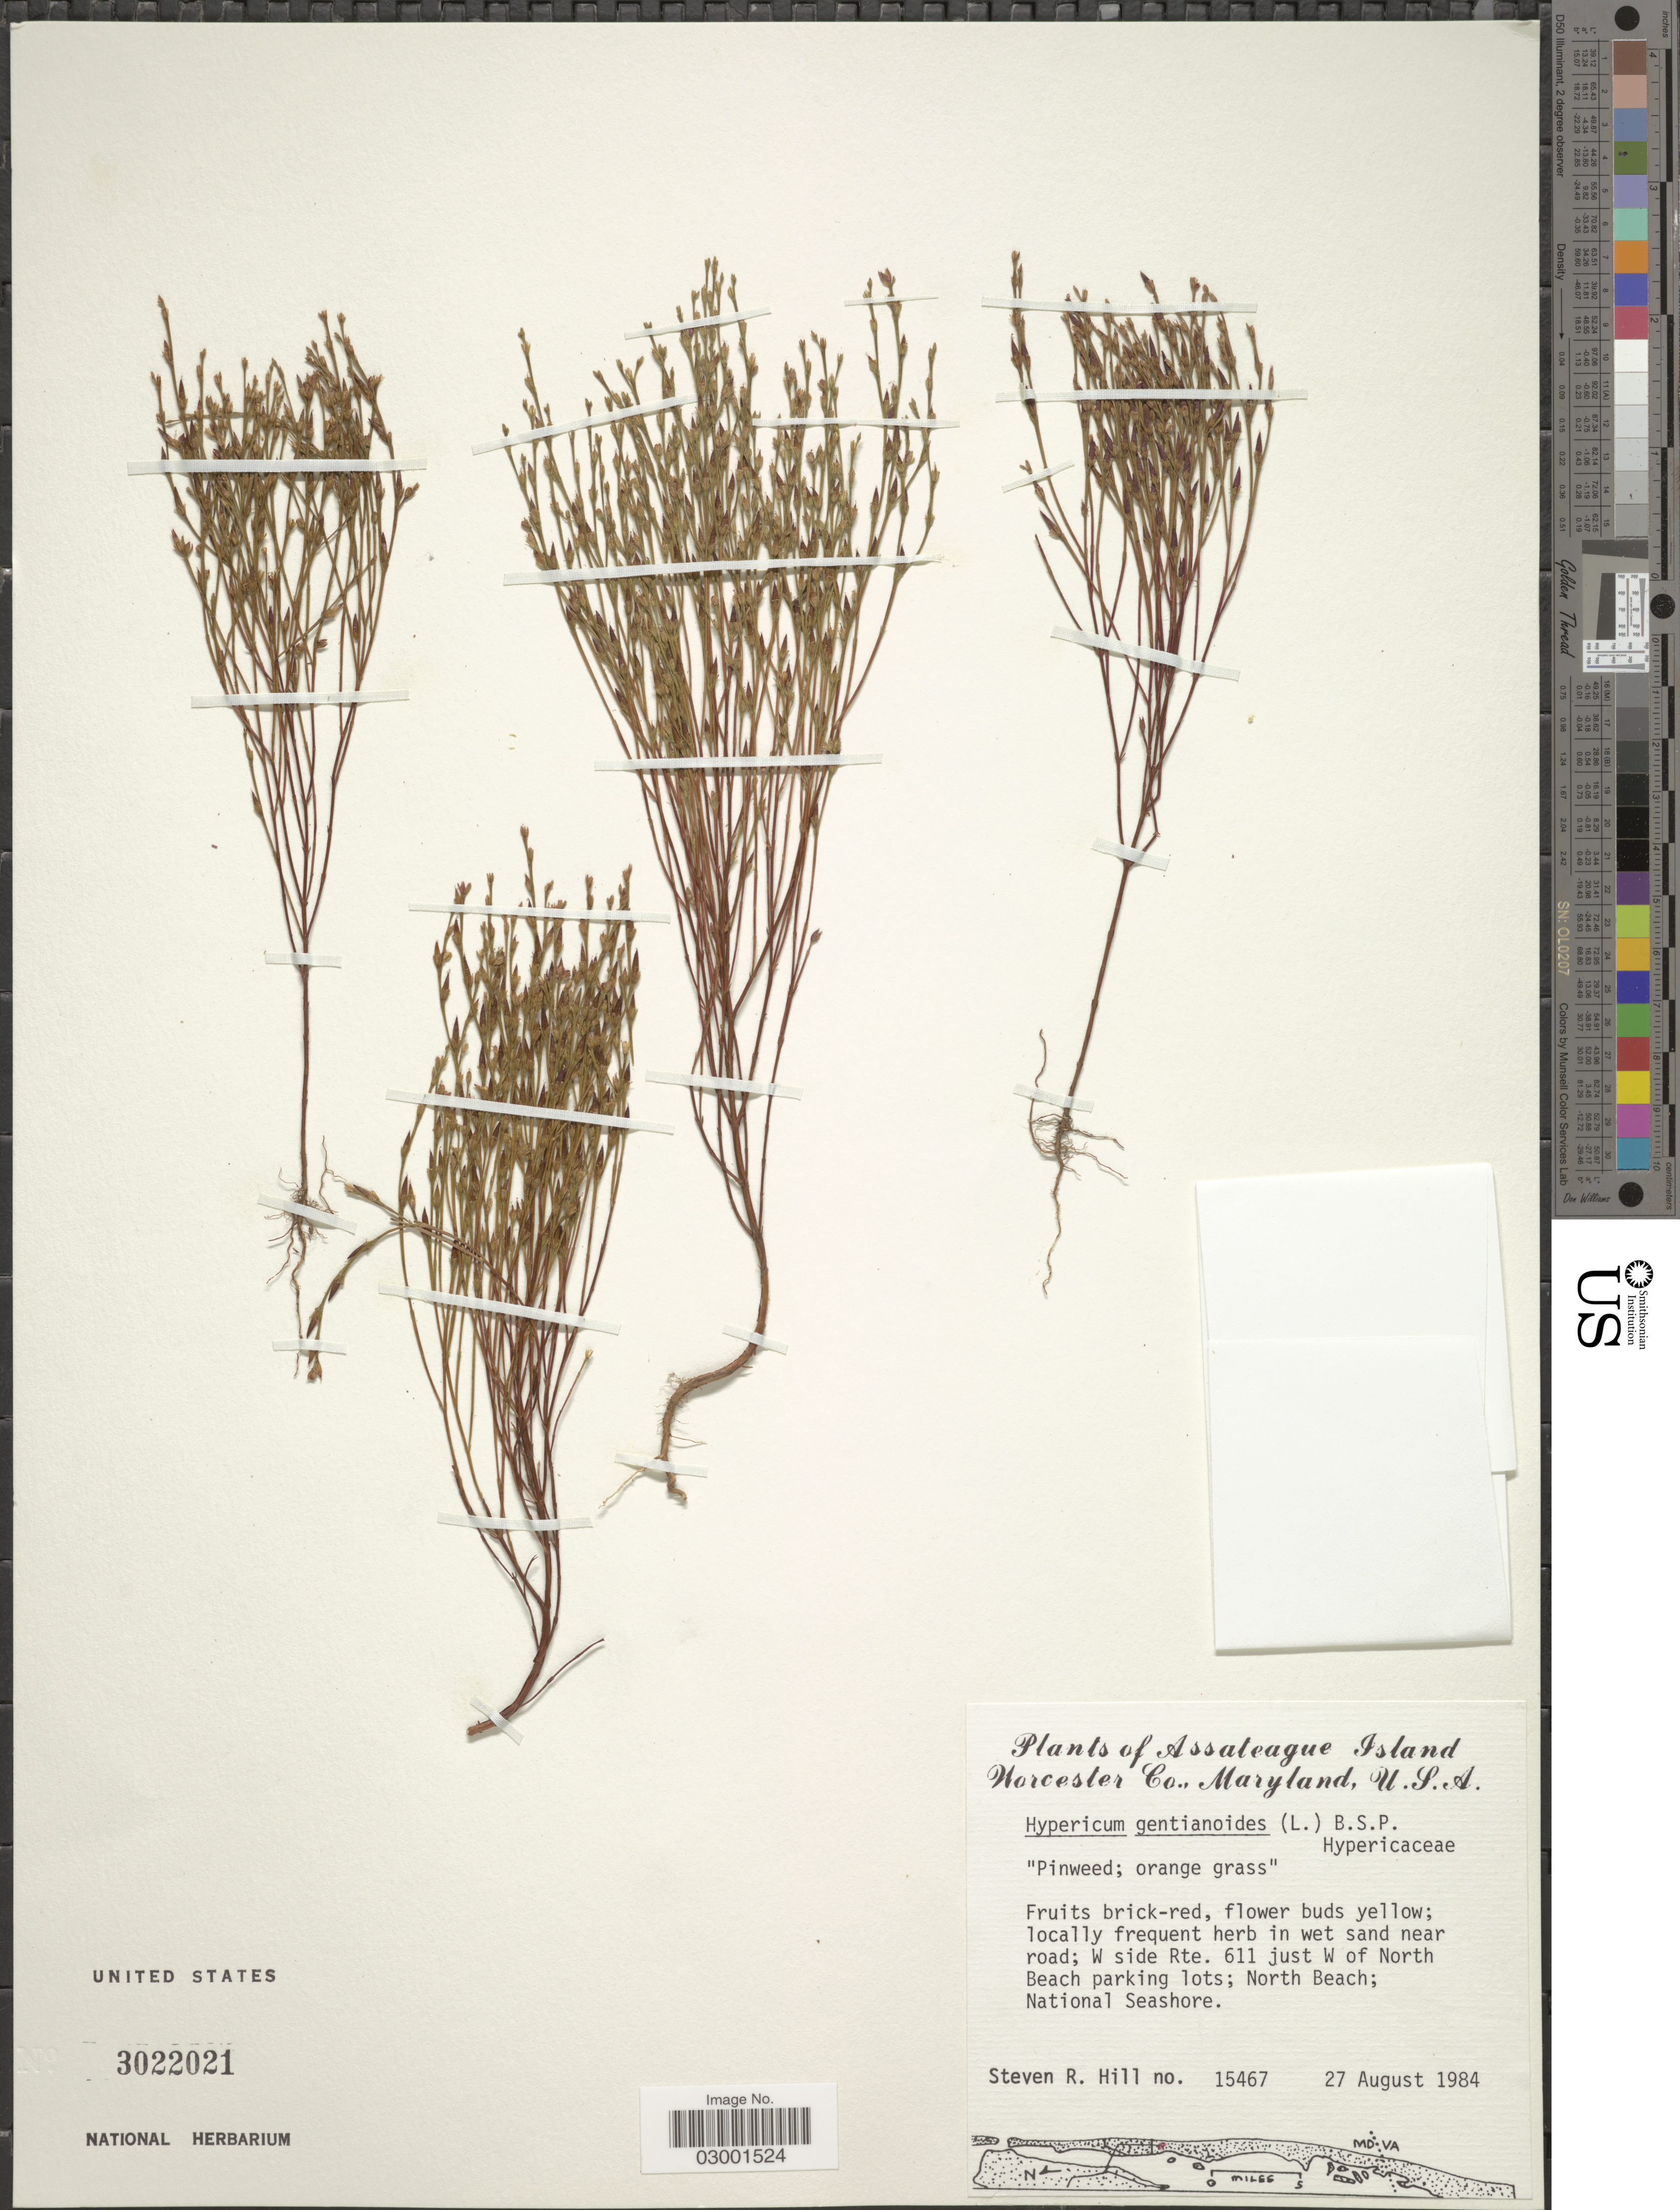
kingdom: Plantae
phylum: Tracheophyta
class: Magnoliopsida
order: Malpighiales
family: Hypericaceae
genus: Hypericum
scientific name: Hypericum gentianoides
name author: (L.) Britton, Stearns & Poggenb.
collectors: S. R. Hill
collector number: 15467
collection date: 1984-08-27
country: United States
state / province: Maryland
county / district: Worcester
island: Assateague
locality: W side Rte. 611 just W of North Beach parking lots; North Beach, Assateague Island National Seashore.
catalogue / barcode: US 3022021